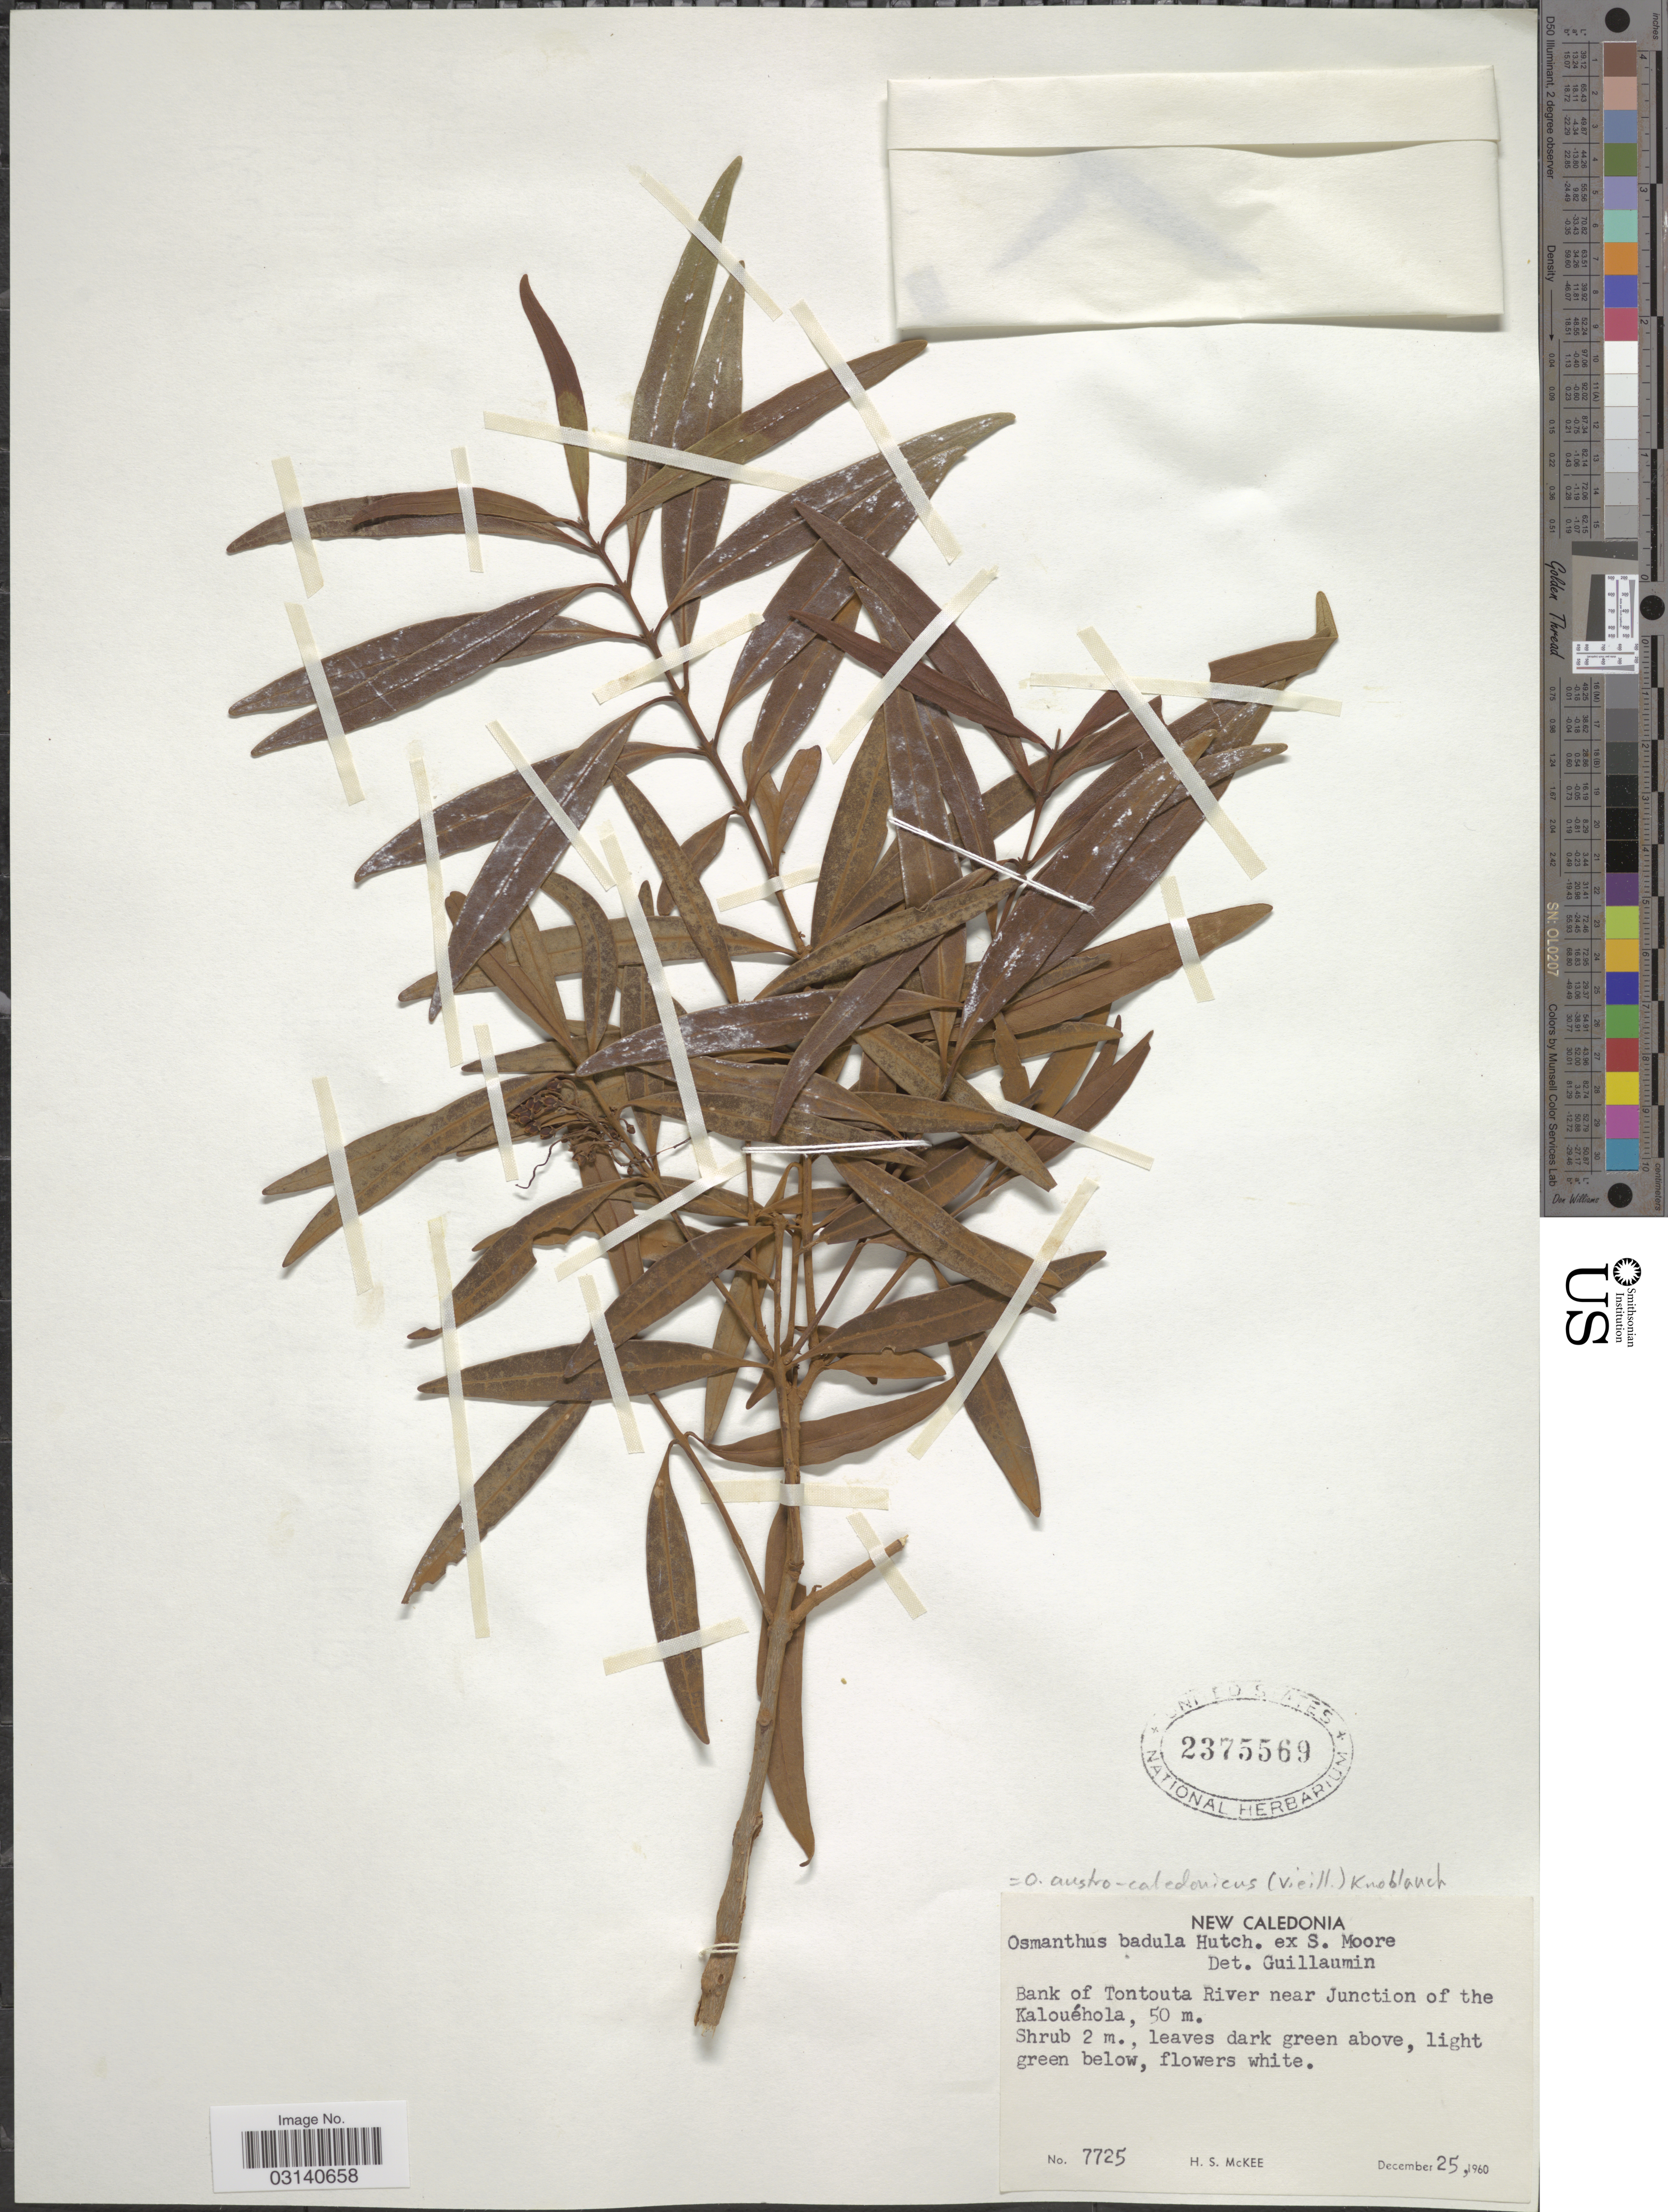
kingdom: Plantae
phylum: Tracheophyta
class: Magnoliopsida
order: Lamiales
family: Oleaceae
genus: Notelaea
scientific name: Notelaea austrocaledonica var. badula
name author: (Vieill.) Pillon & J. Dupin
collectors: H. S. McKee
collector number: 7725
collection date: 1960-12-25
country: New Caledonia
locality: Bank of Tontouta River near Junction of the Kalouéhola.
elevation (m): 50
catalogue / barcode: US 2375569